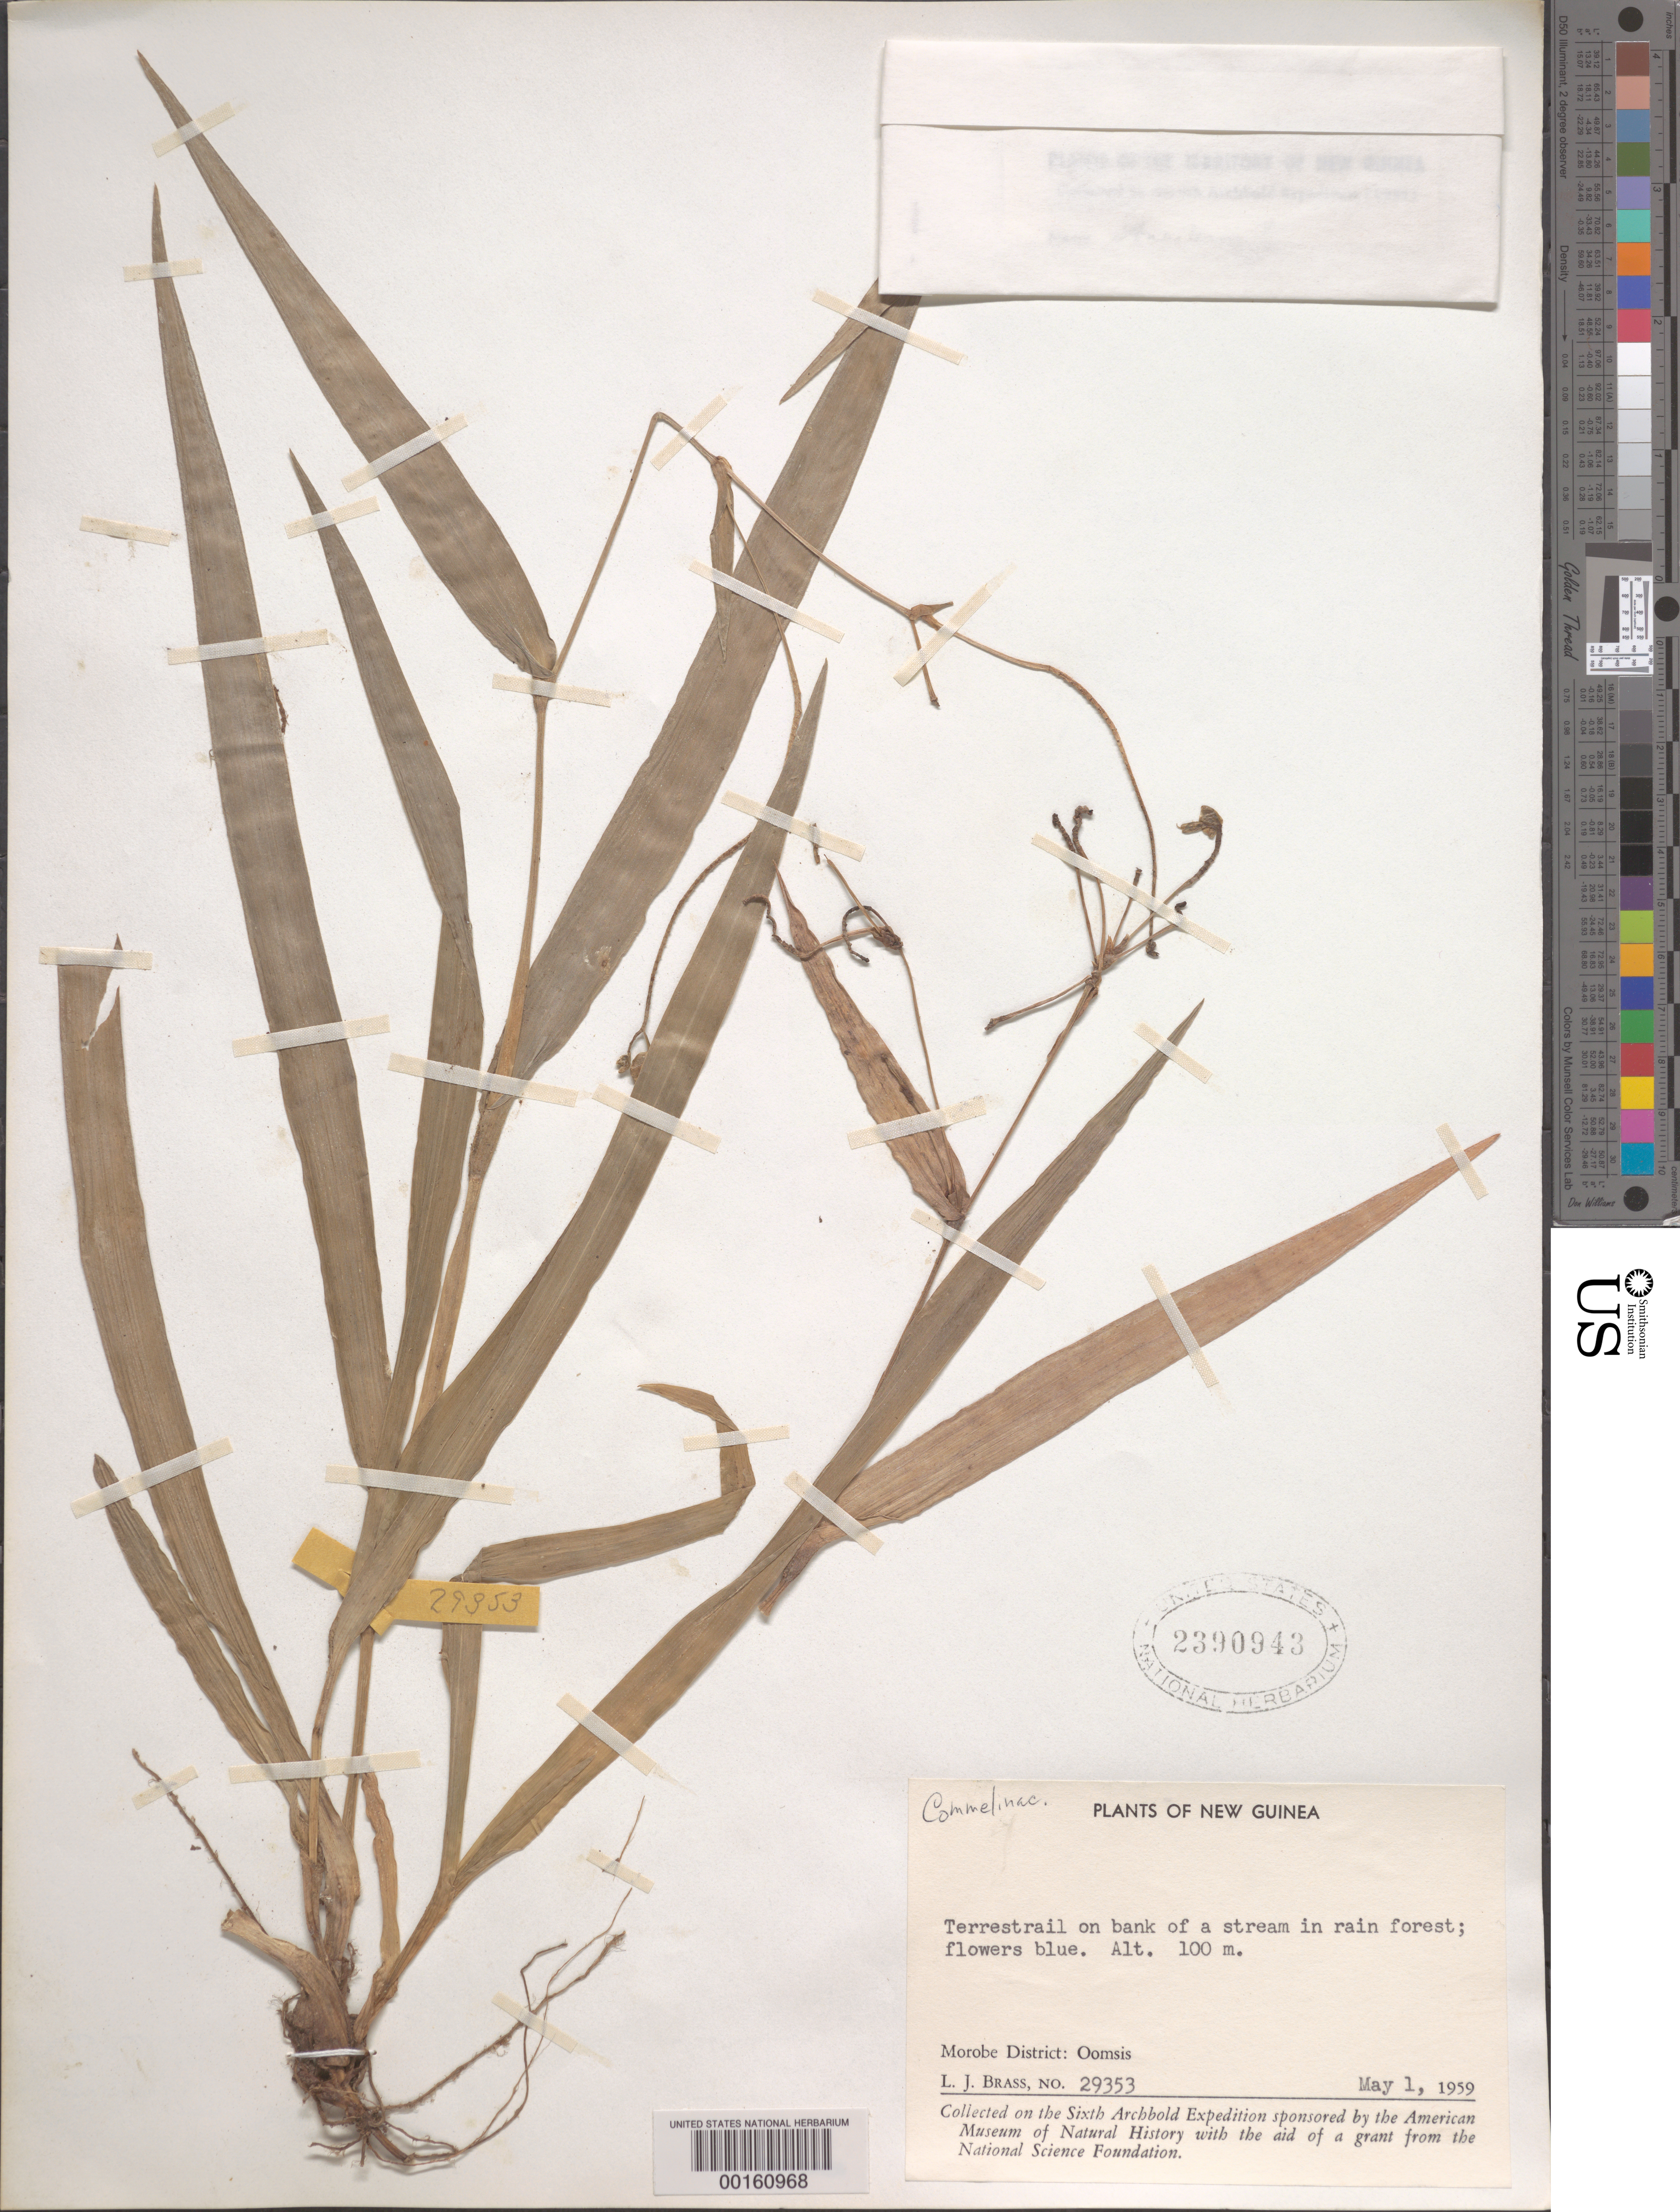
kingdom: Plantae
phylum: Tracheophyta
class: Liliopsida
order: Commelinales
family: Commelinaceae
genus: Murdannia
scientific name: Murdannia sp.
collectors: L. J. Brass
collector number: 29353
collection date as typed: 01 May 1959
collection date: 1959-05-01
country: Papua New Guinea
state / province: Morobe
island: New Guinea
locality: Oomsis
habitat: Stream bank; rainforest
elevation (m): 100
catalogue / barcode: US 2390943